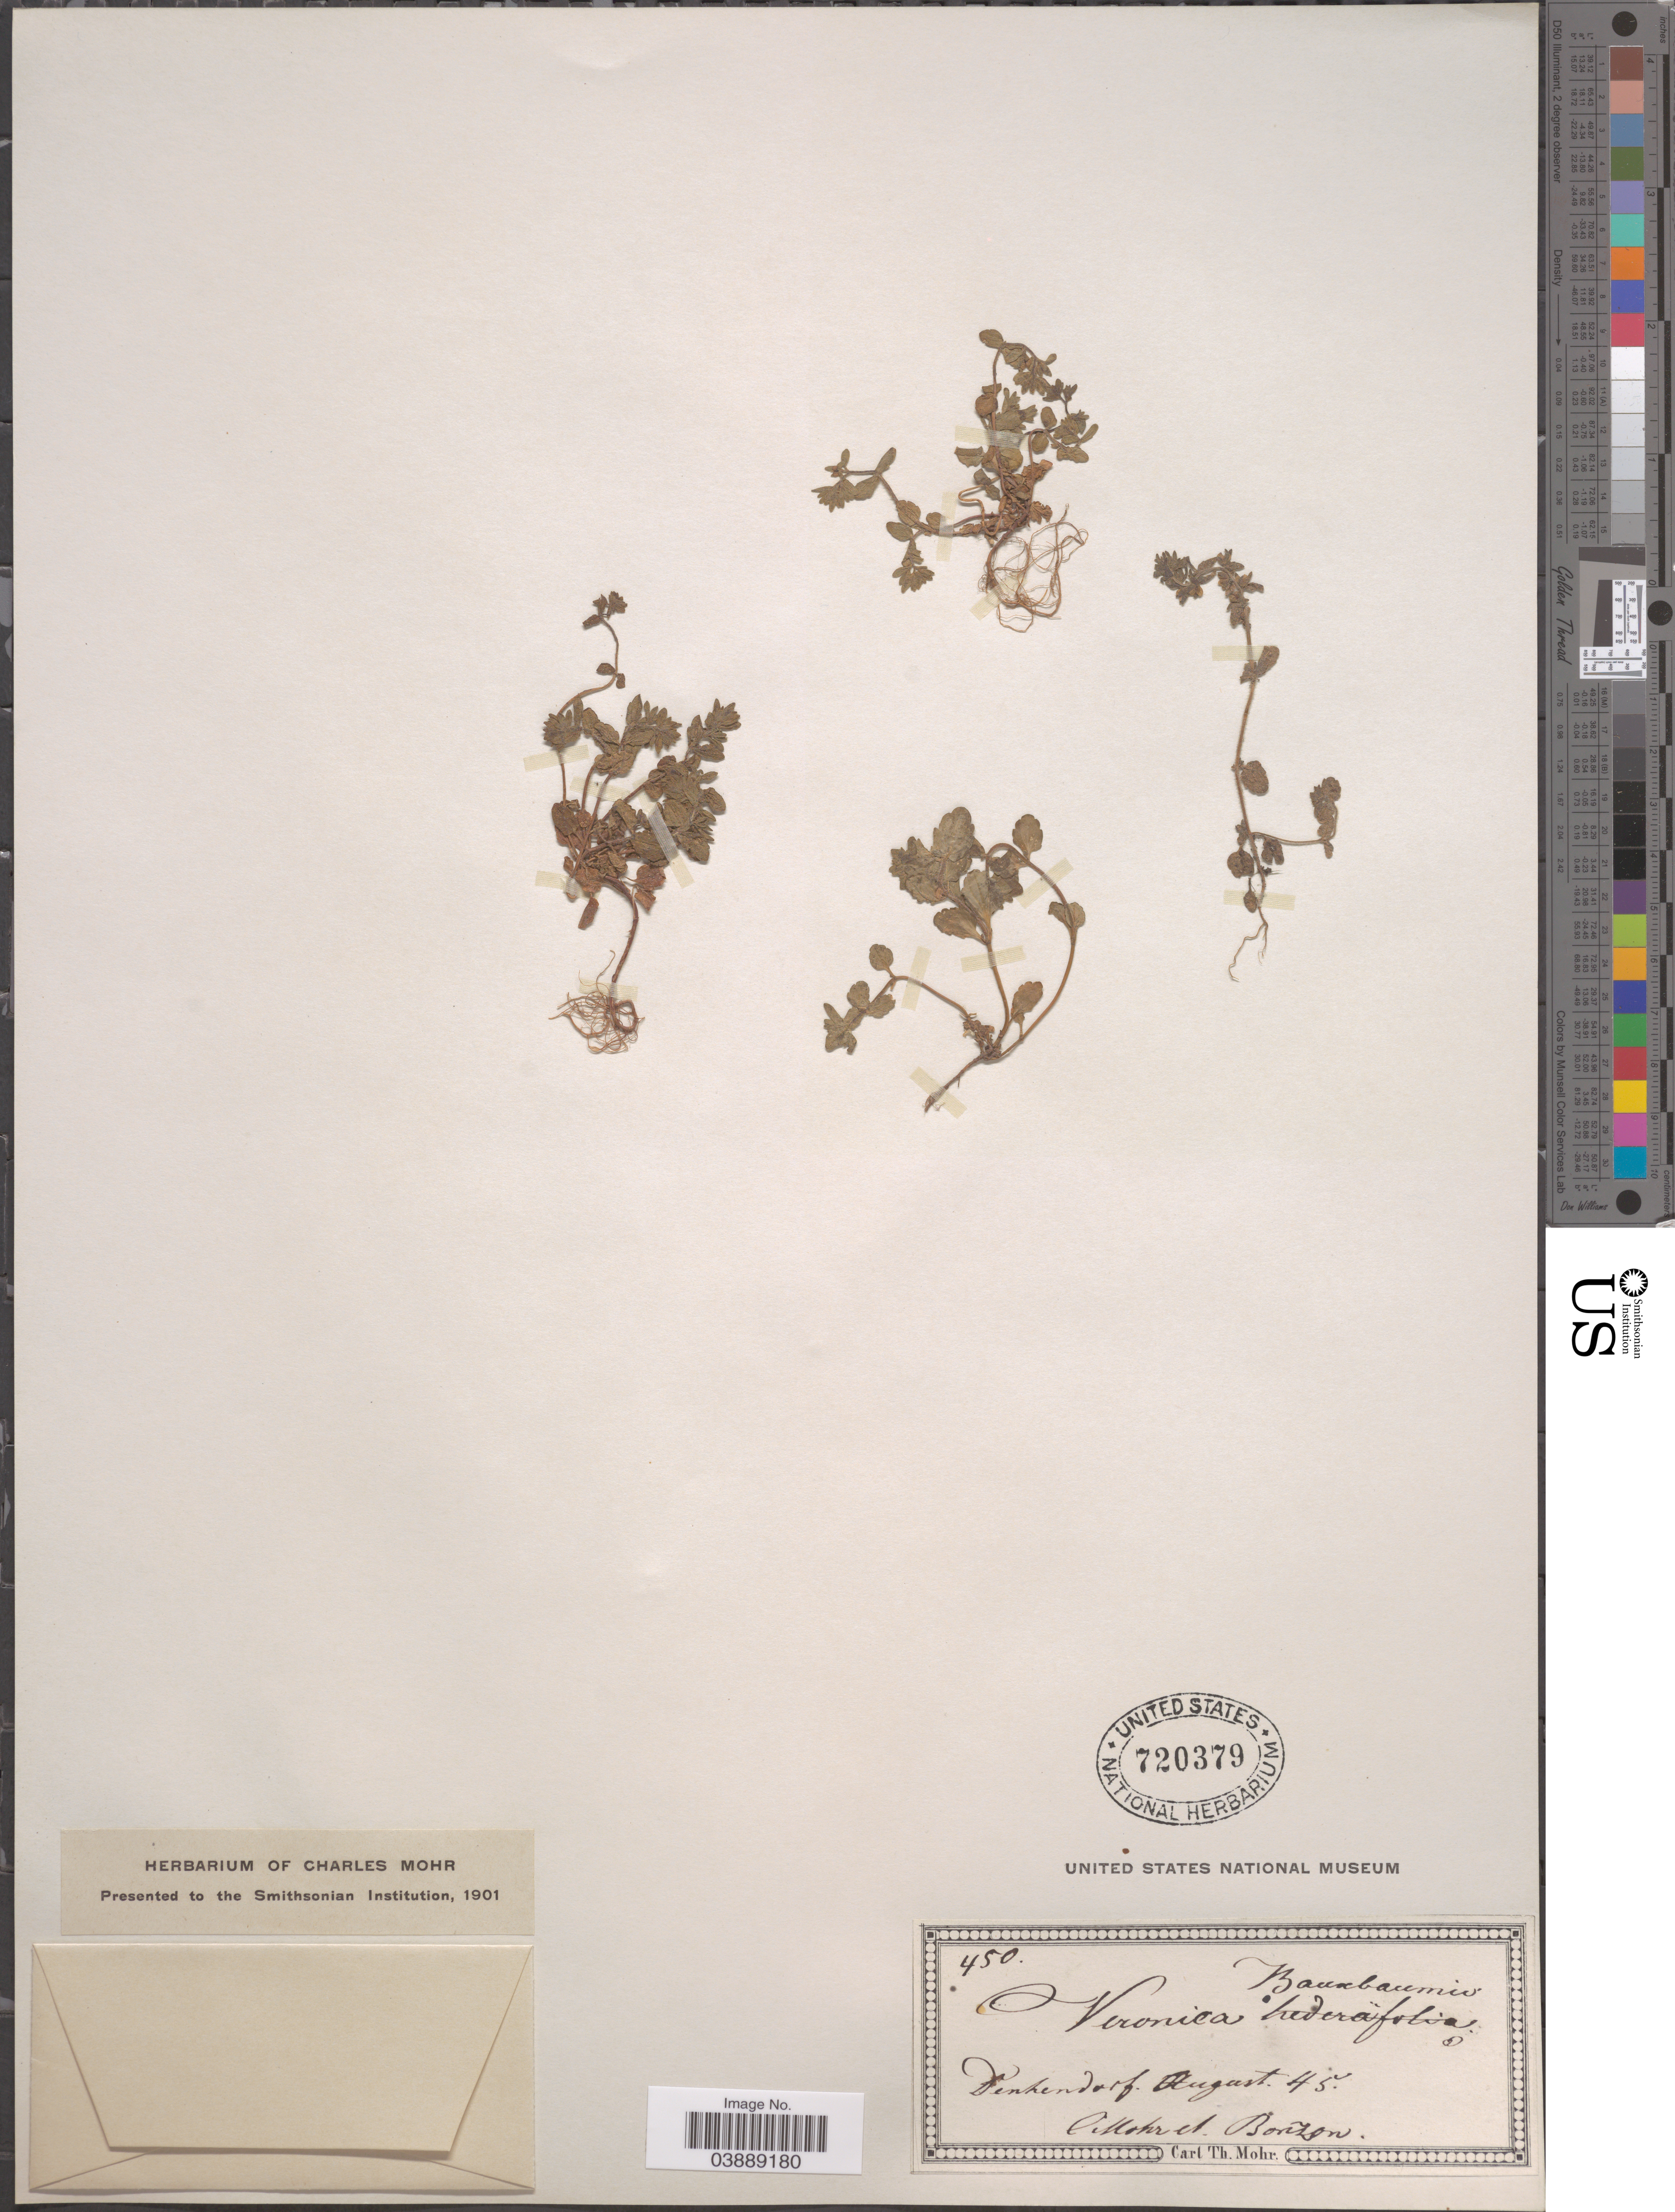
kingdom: Plantae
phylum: Tracheophyta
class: Magnoliopsida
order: Lamiales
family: Plantaginaceae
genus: Veronica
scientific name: Veronica buxbaumii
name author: Ten.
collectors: Mohr, C. T. (herbarium) & Bonzon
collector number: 450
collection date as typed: Transcribed d/m/y: /8/45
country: Germany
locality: Denkendorf.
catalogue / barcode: US 720379